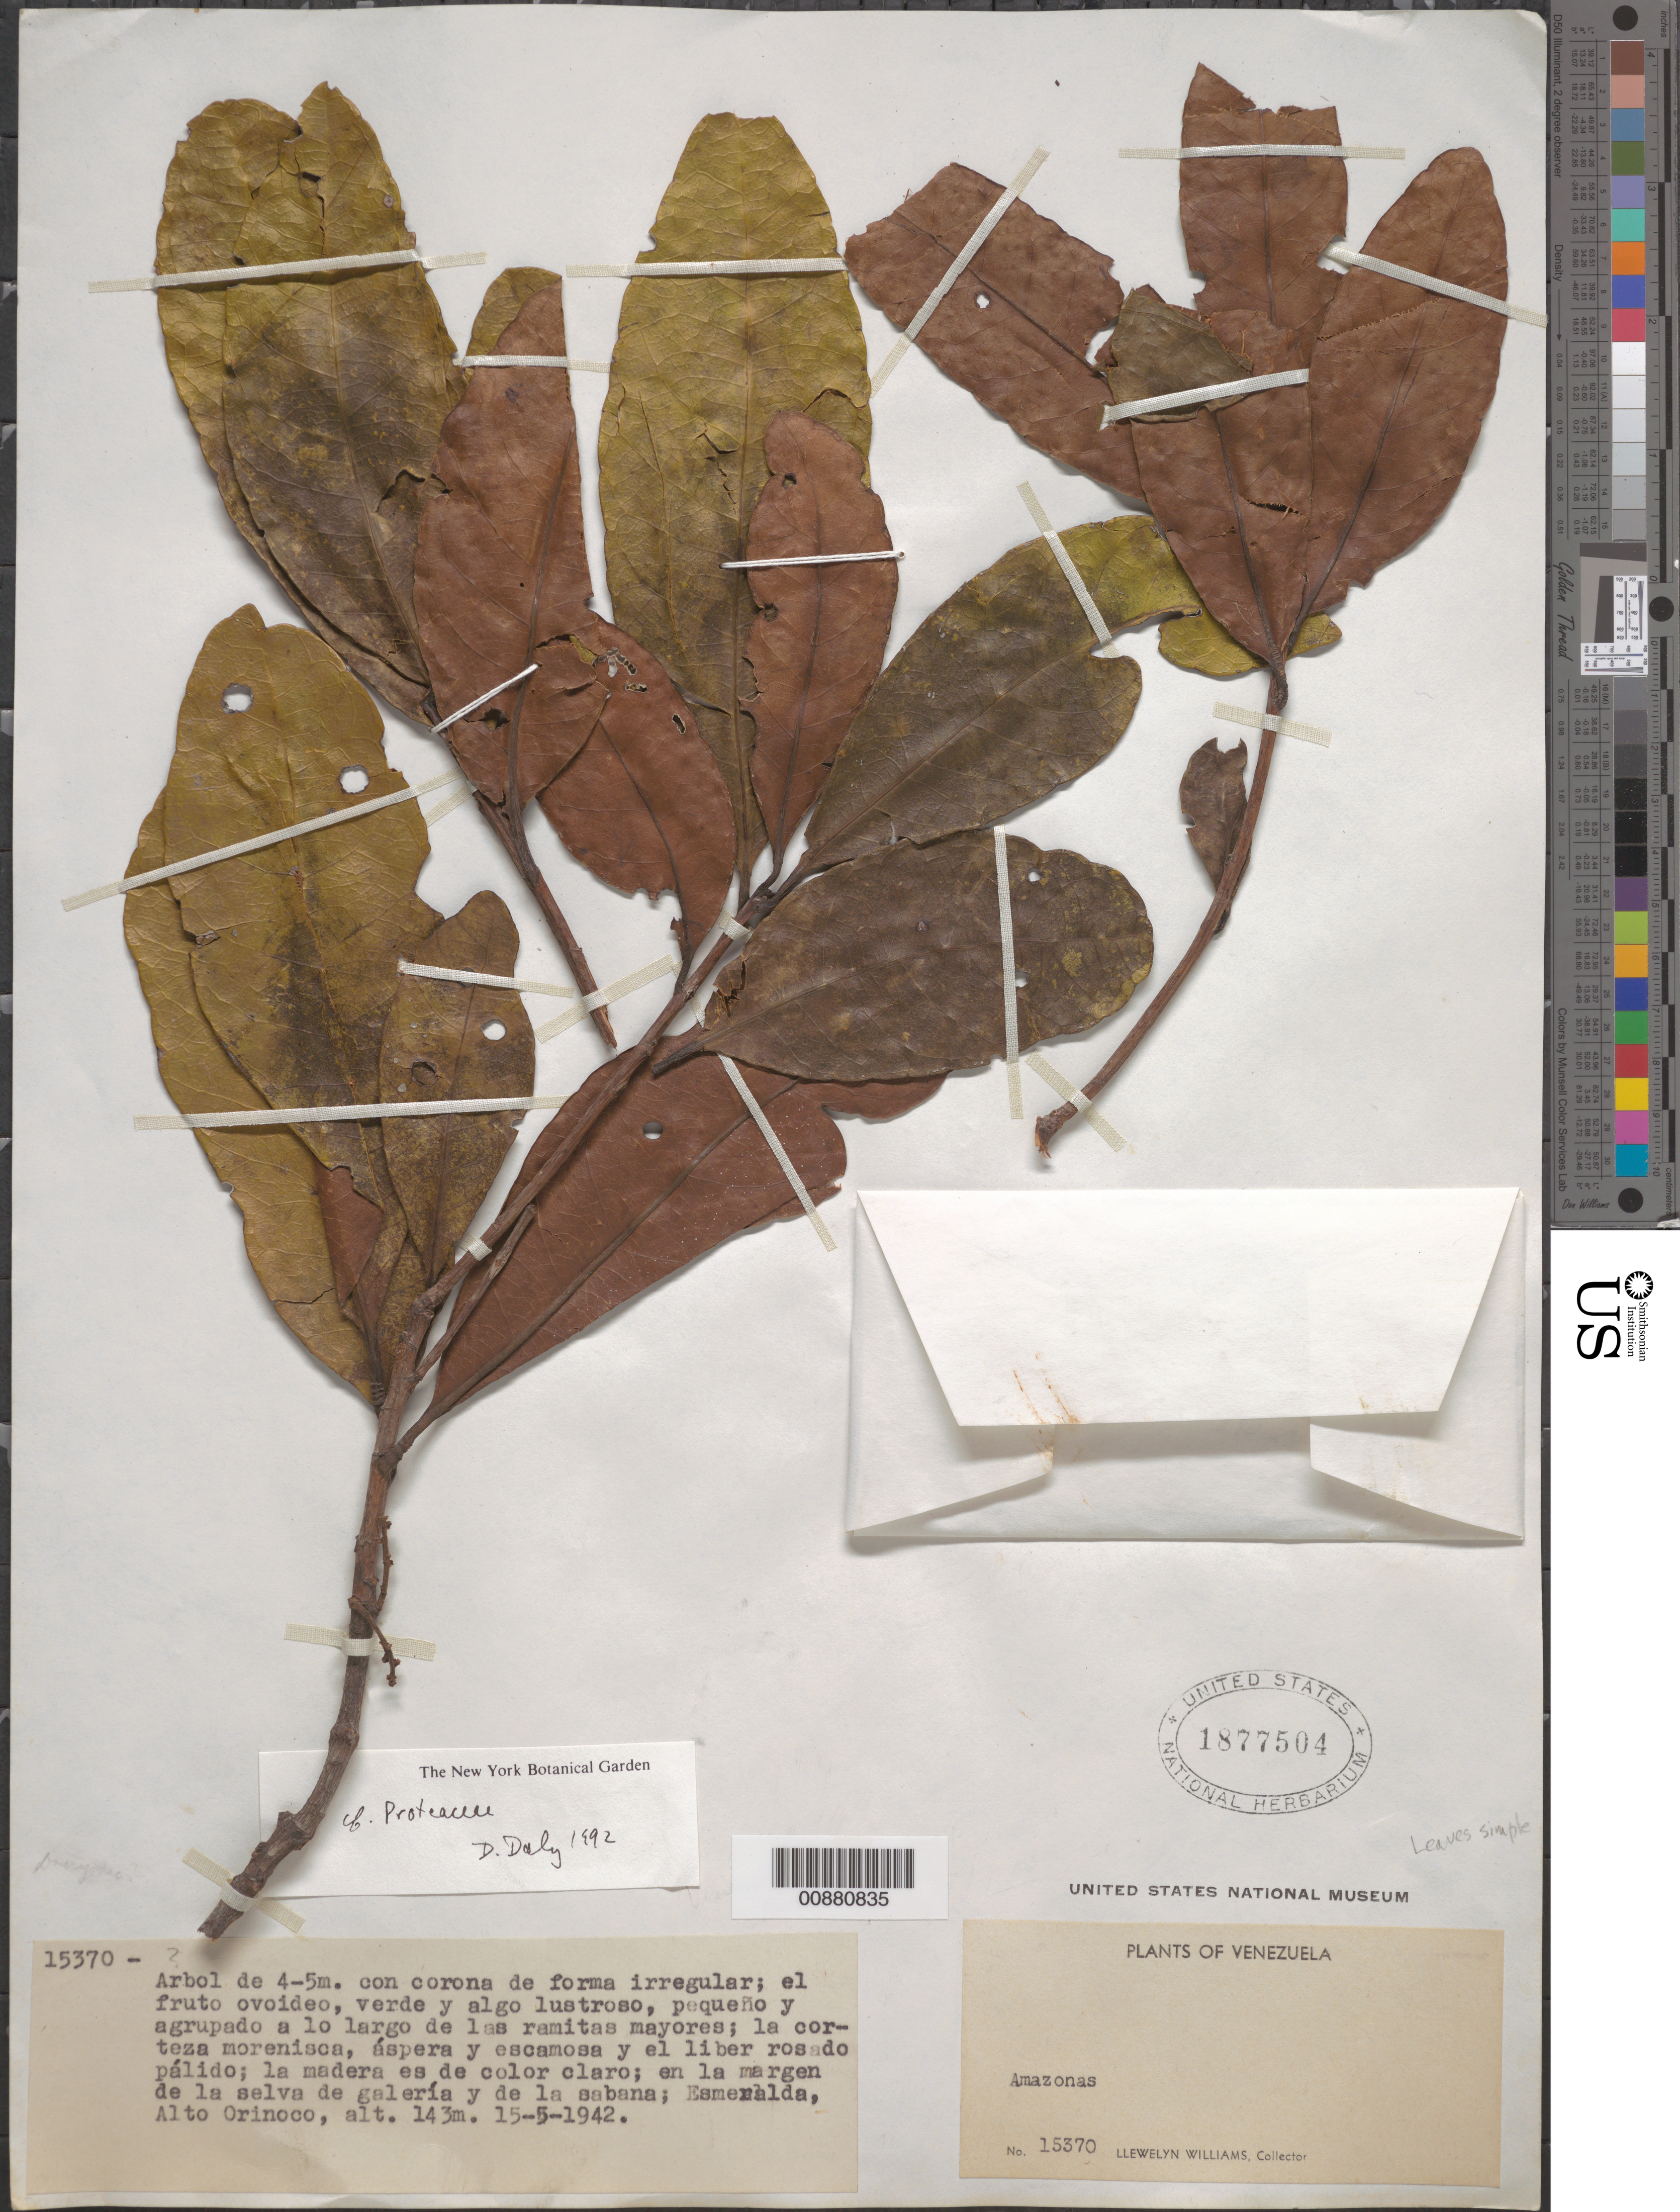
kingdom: Plantae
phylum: Tracheophyta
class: Magnoliopsida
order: Proteales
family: Proteaceae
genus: Roupala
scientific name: Roupala sp.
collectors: Ll. Williams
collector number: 15370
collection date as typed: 15-May-42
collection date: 1942-05-15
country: Venezuela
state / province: Amazonas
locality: Esmeralda, Alto Orinoco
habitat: Margen de la selva de galeria y sabana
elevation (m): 143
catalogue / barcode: US 1877504